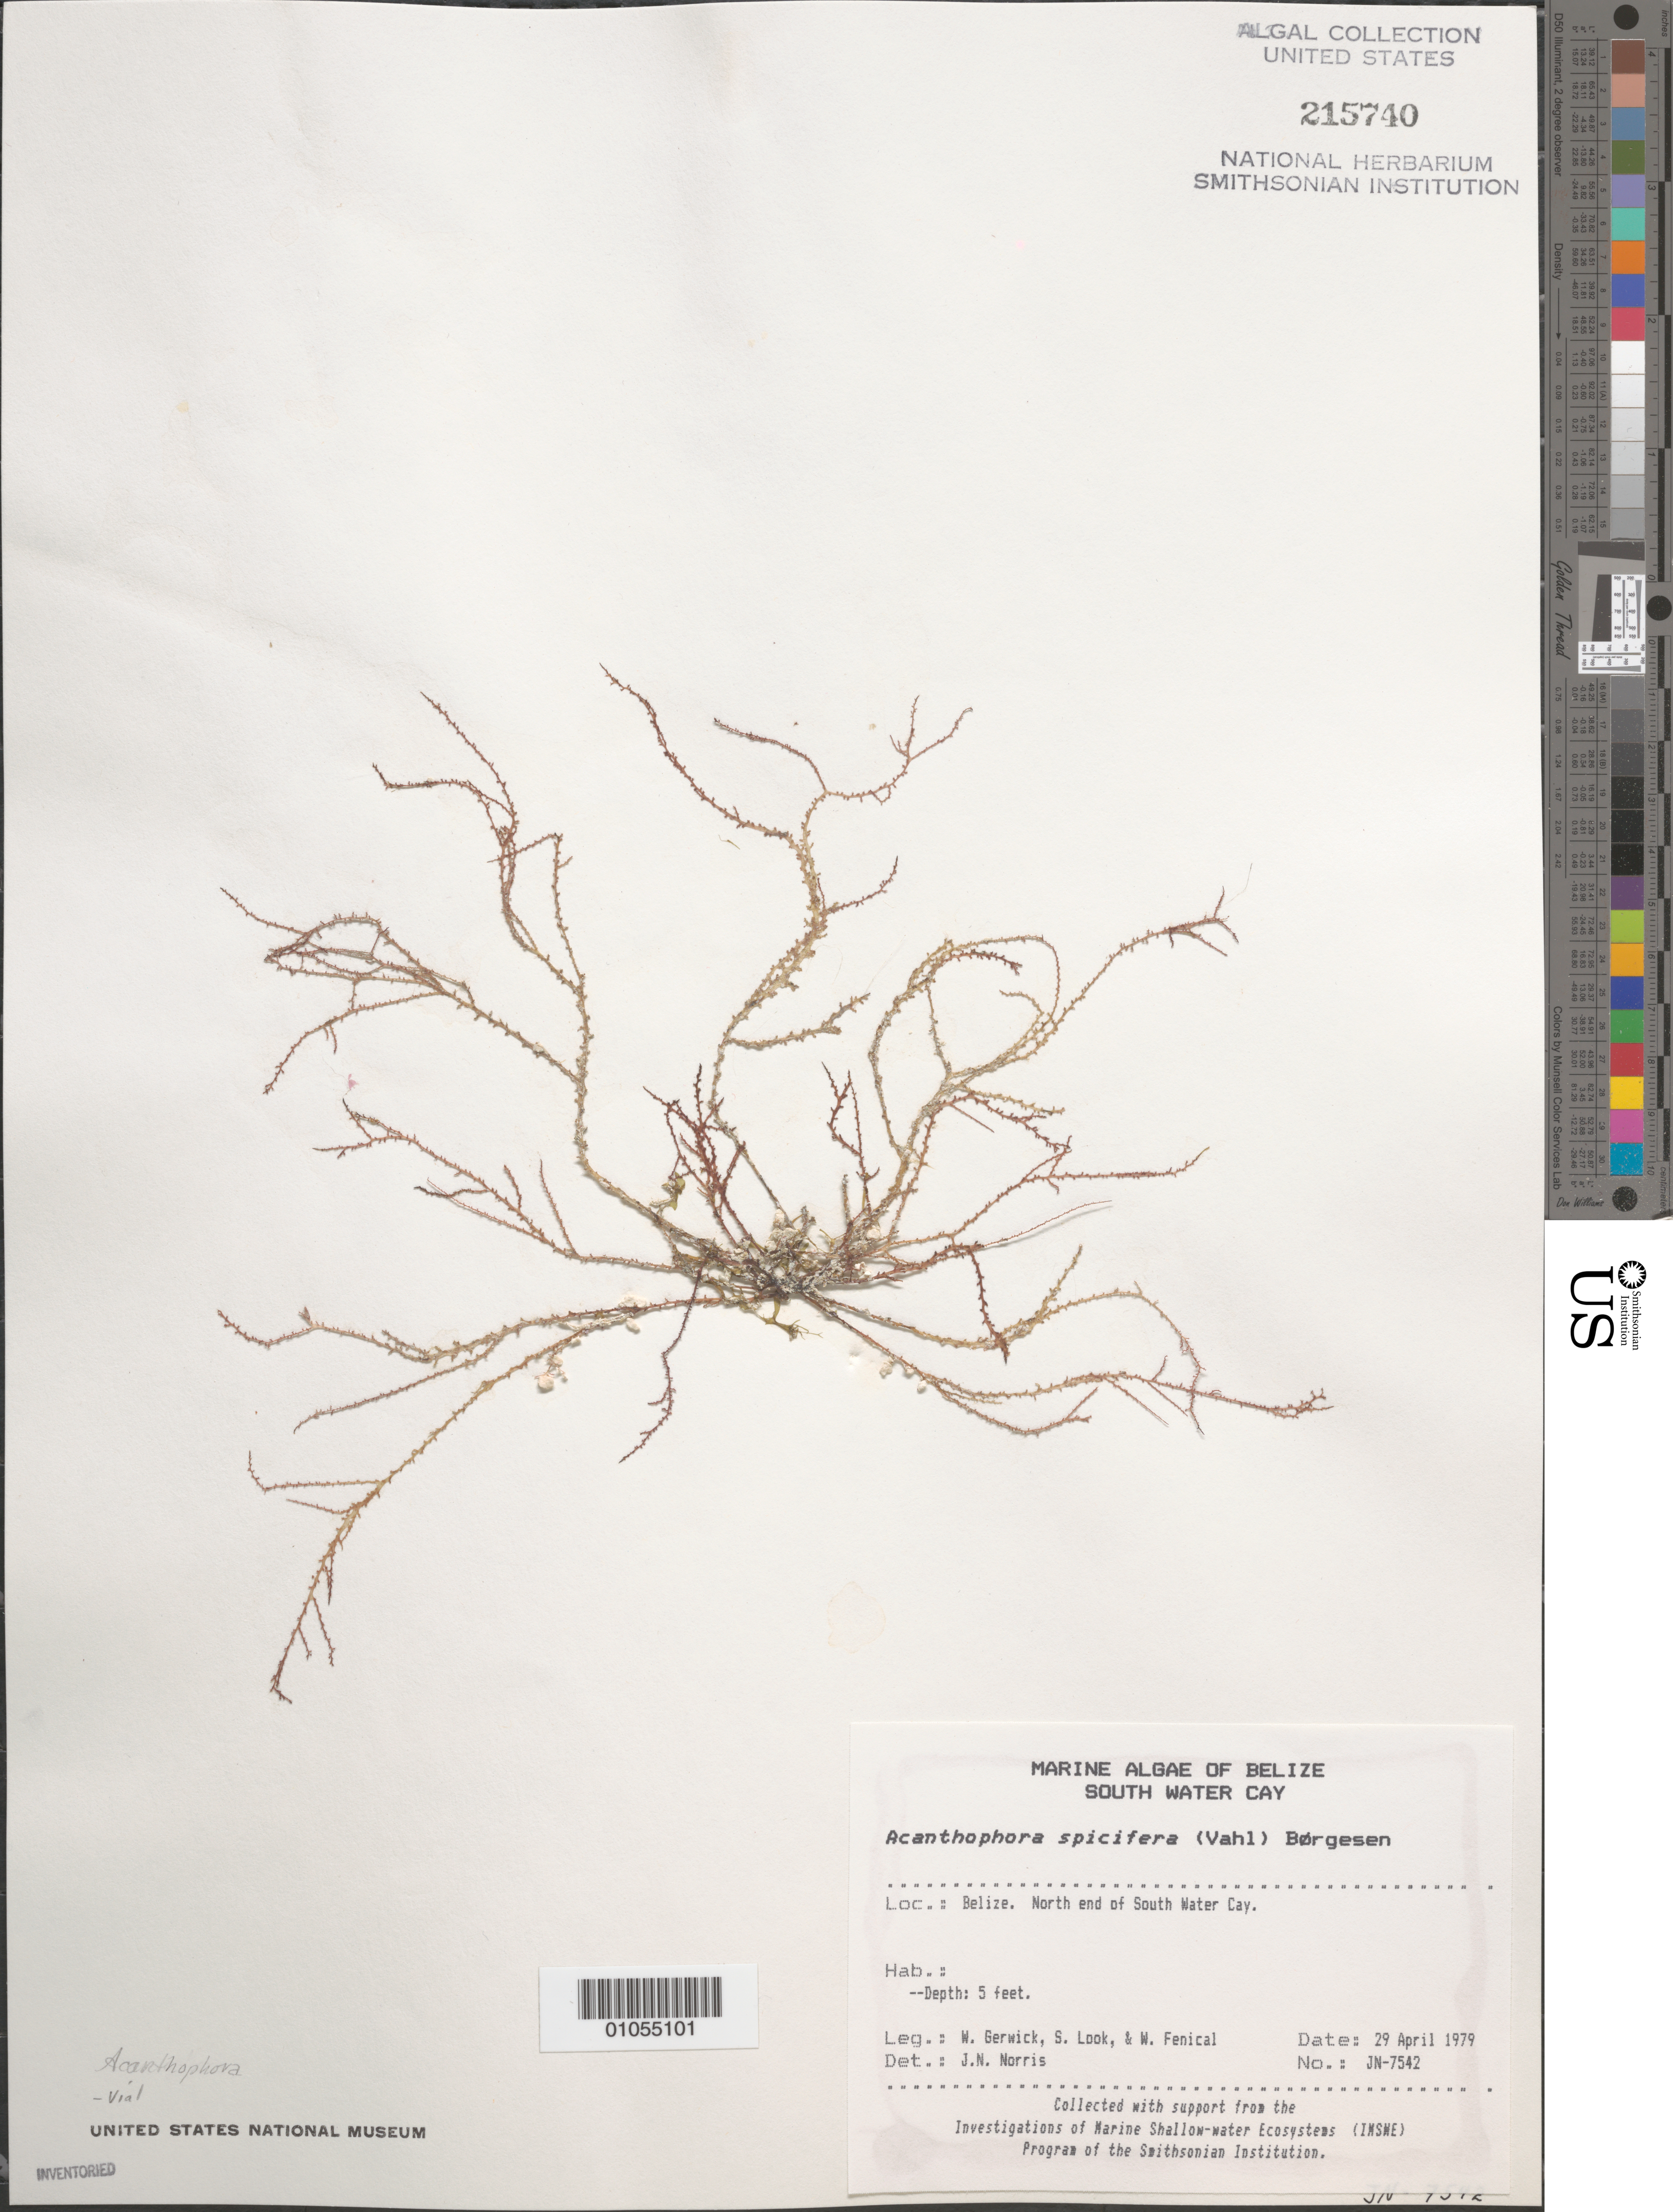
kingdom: Plantae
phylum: Rhodophyta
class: Florideophyceae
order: Ceramiales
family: Rhodomelaceae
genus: Acanthophora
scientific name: Acanthophora spicifera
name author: (Vahl) Børgesen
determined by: Norris, James N.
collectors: W. Gerwick, S. Look & W. Fenical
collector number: JN-7542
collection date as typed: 29 Apr 1979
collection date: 1979-04-29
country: Belize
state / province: Stann Creek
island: South Water Cay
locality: North end of South Water Cay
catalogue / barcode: US 215740